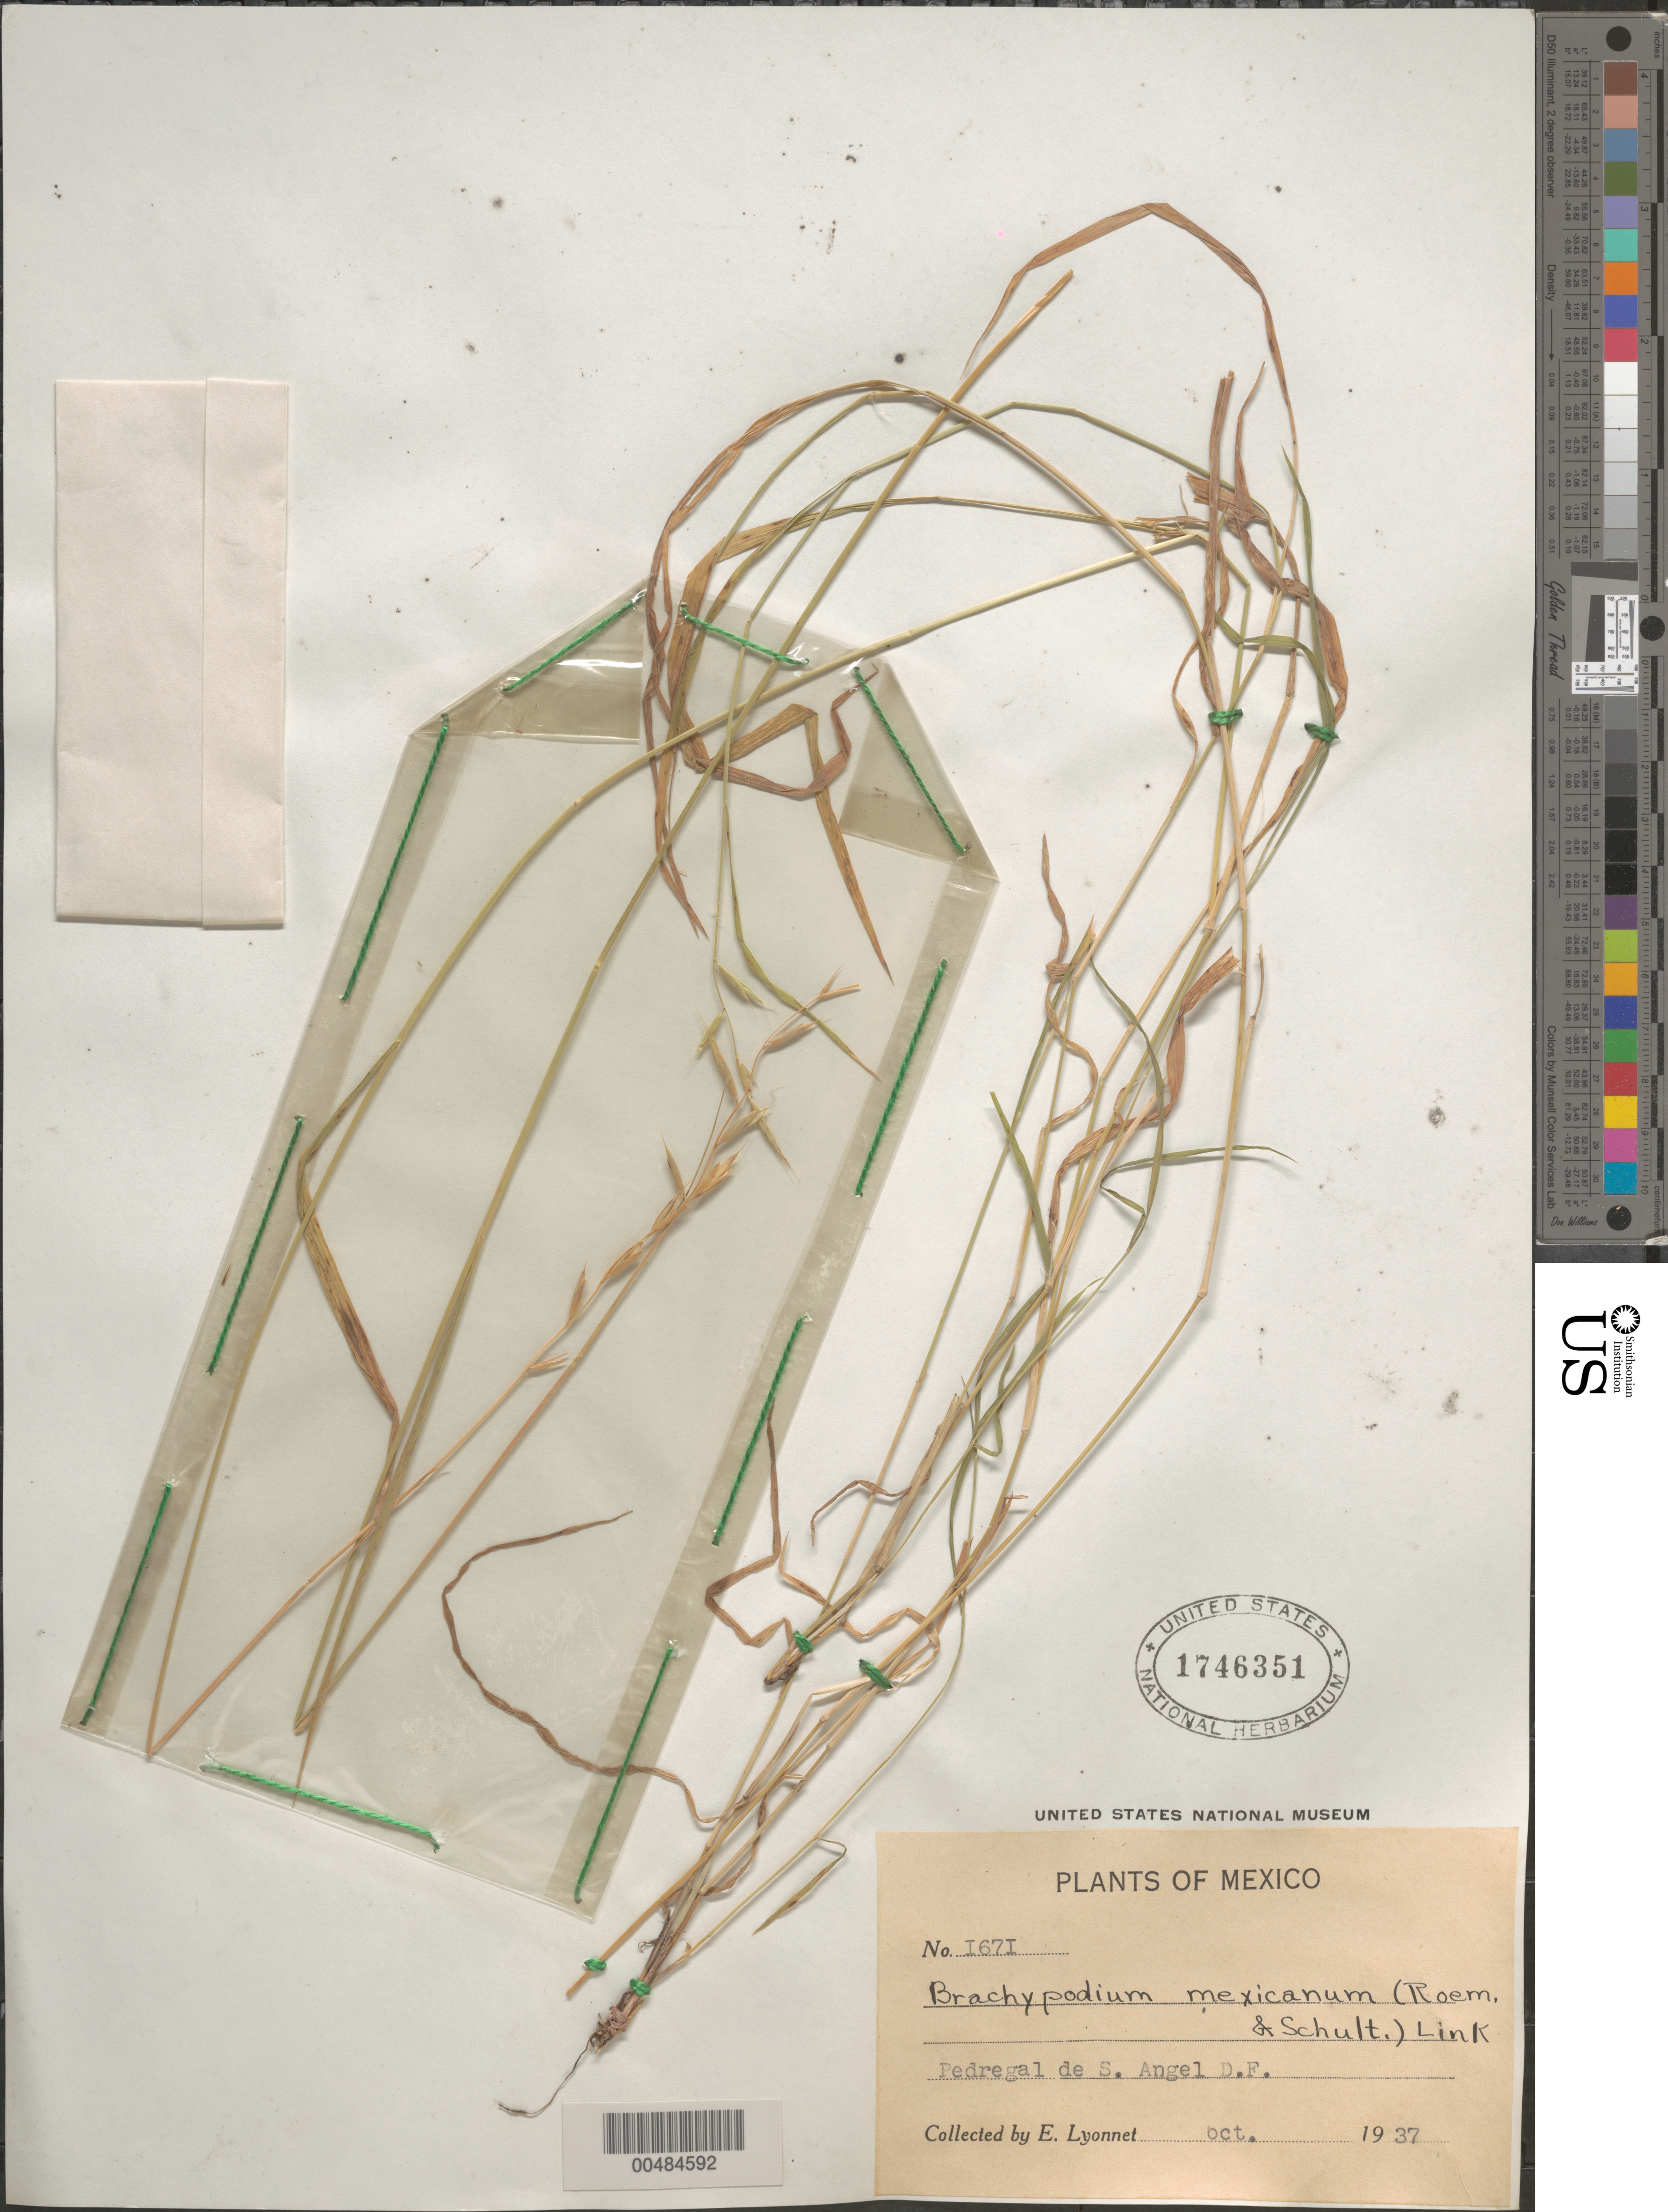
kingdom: Plantae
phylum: Tracheophyta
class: Liliopsida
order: Poales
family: Poaceae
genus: Brachypodium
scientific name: Brachypodium mexicanum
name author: (Roem. & Schult.) Link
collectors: Bro. E. Lyonnet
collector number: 1671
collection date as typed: Oct 1937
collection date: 1937-10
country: Mexico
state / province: Distrito Federal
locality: Pedregal de San Angel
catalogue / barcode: US 1746351